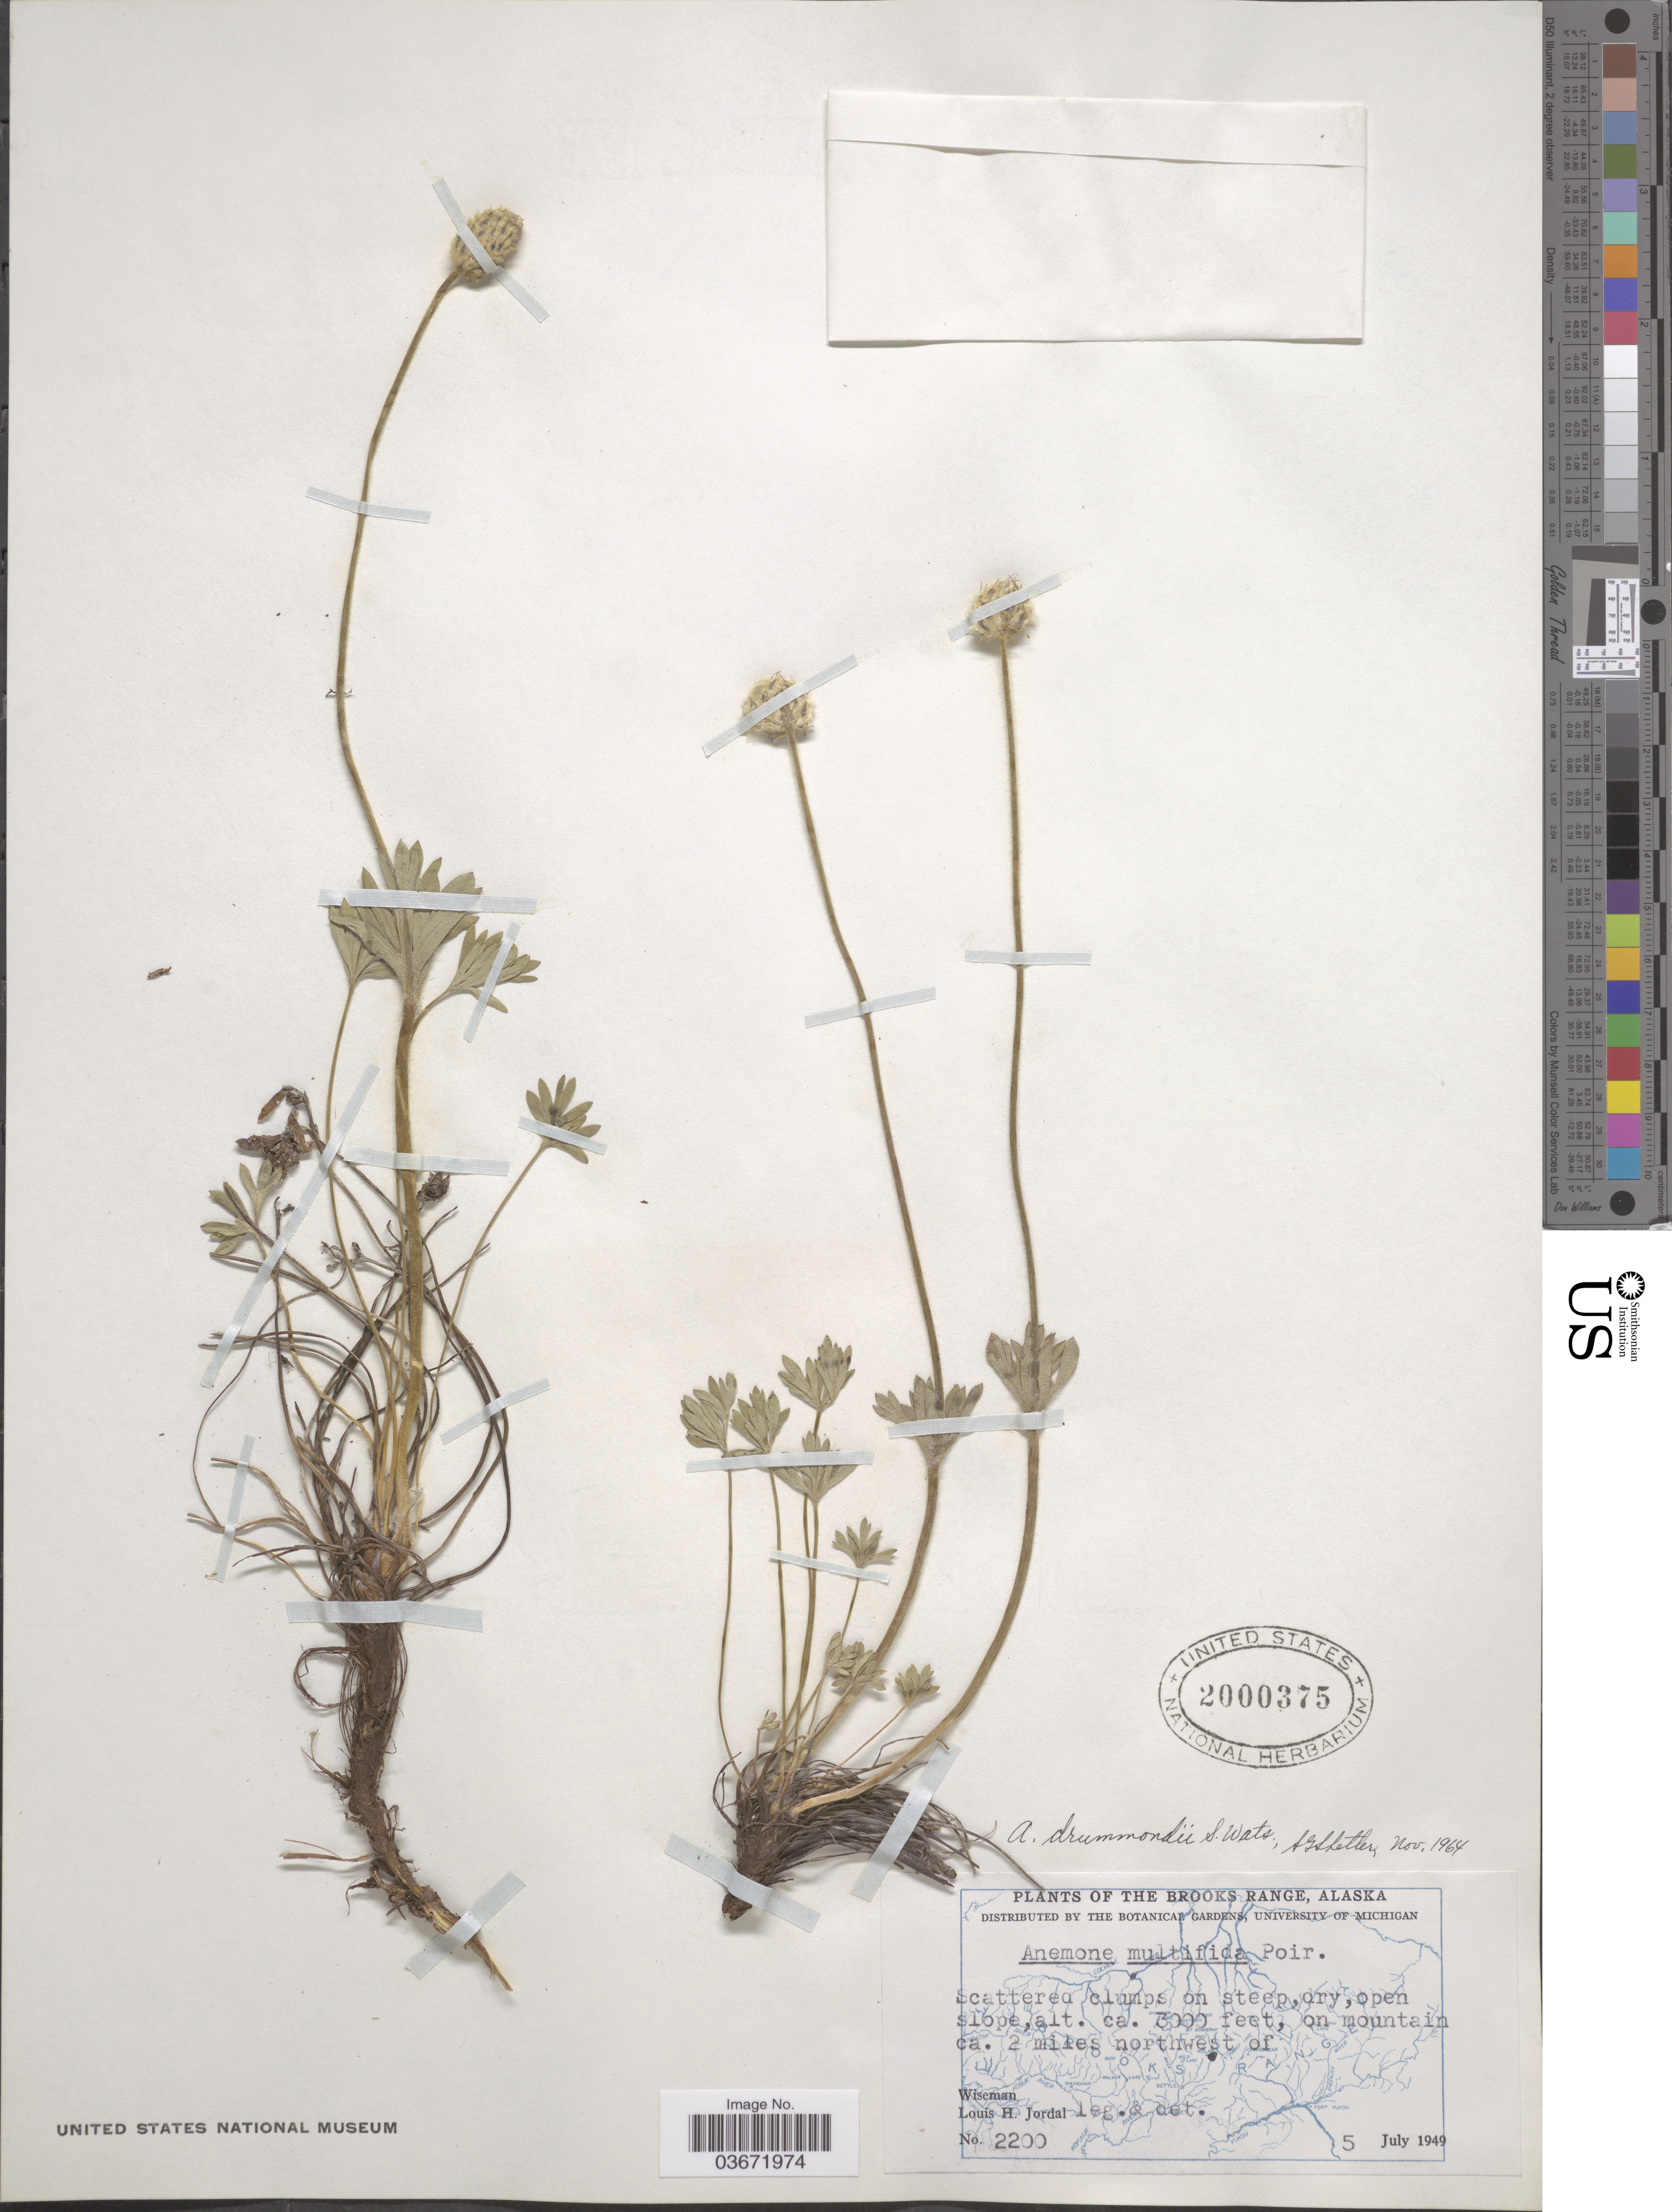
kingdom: Plantae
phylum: Tracheophyta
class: Magnoliopsida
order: Ranunculales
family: Ranunculaceae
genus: Anemone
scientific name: Anemone drummondii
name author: S. Watson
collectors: L. Jordal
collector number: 2200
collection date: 1949-07-05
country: United States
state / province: Alaska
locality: The Brooks Range. On mountain ca. 2 miles northwest of Wiseman.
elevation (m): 914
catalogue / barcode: US 2000375